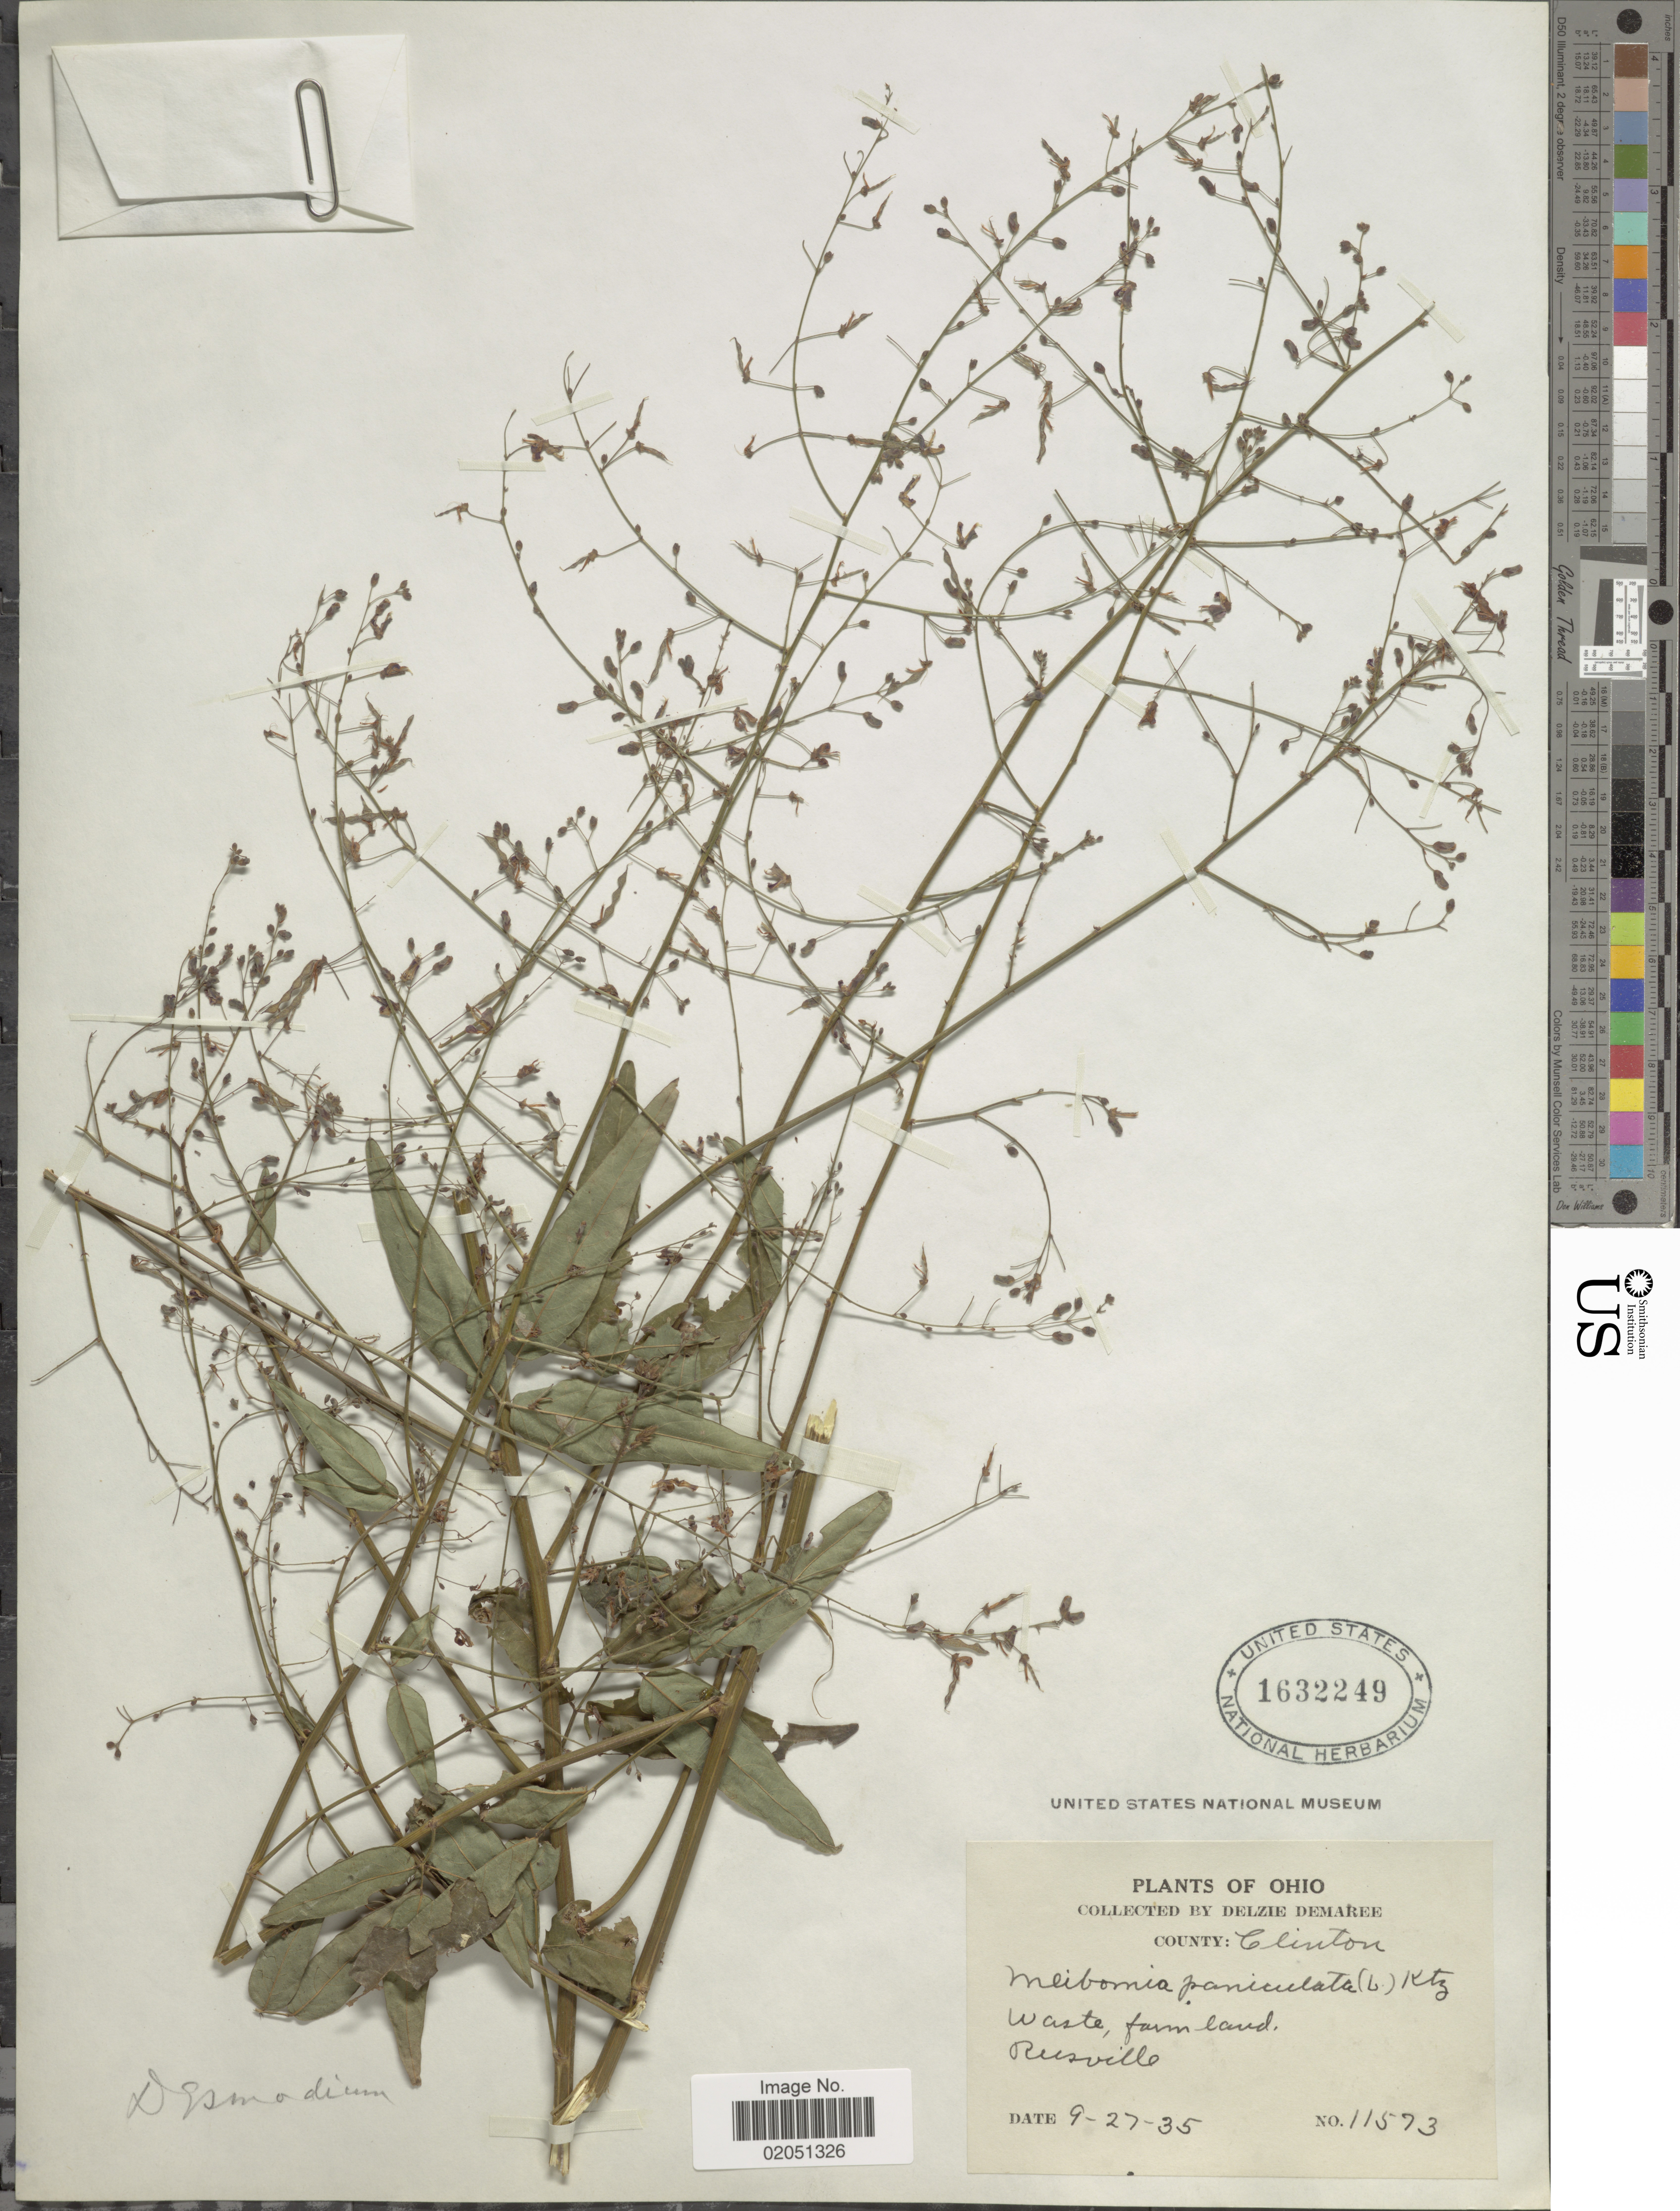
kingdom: Plantae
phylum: Tracheophyta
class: Magnoliopsida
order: Fabales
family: Fabaceae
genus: Desmodium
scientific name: Desmodium paniculatum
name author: (L.) DC.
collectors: D. Demaree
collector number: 11573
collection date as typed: Transcribed d/m/y: 27/9/35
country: United States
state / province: Ohio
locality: County: Clinton, Waste, farm land, Rusville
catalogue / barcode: US 1632249